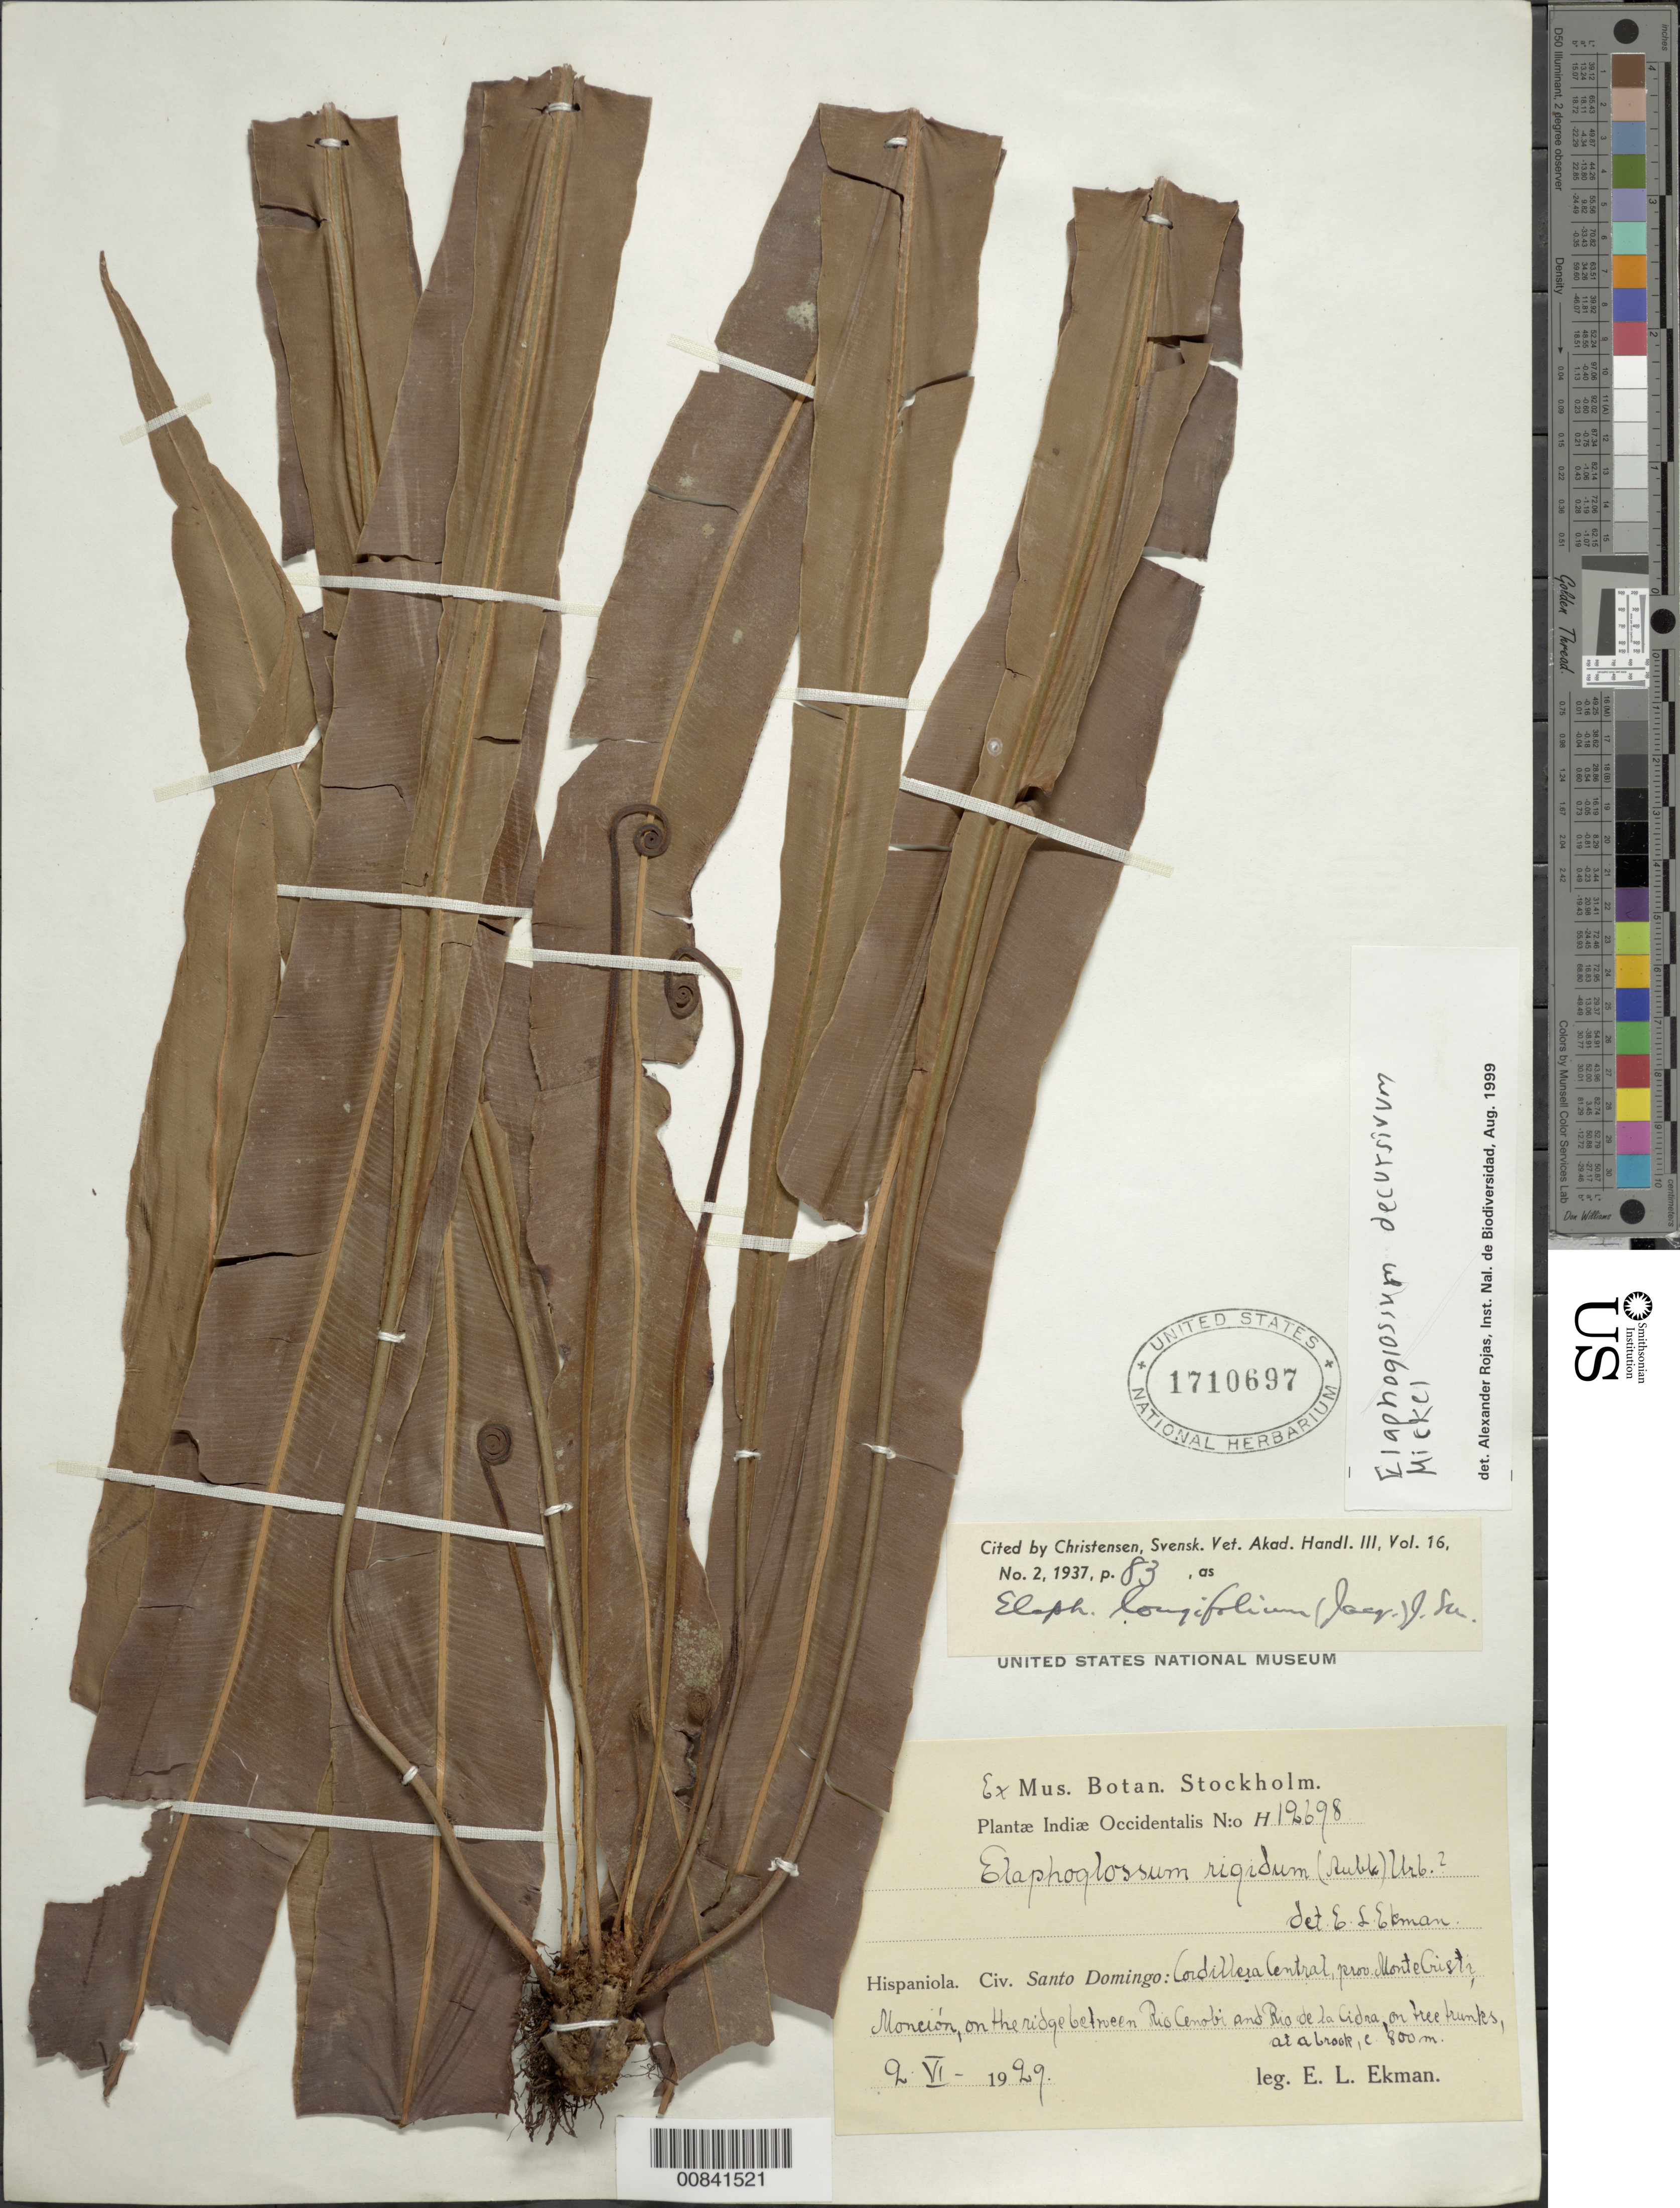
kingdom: Plantae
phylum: Tracheophyta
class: Polypodiopsida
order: Polypodiales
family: Dryopteridaceae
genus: Elaphoglossum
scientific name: Elaphoglossum decursivum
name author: Mickel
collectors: E. L. Ekman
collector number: H 12698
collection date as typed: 02 Jun 1929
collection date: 1929-06-02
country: Dominican Republic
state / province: Monte Cristi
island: Hispaniola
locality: Cordillera Central, Monción, ridge between Río Cenobí and Río de la Cidra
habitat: Ridge, on tree tunks, at a brook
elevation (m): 800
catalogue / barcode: US 1710697